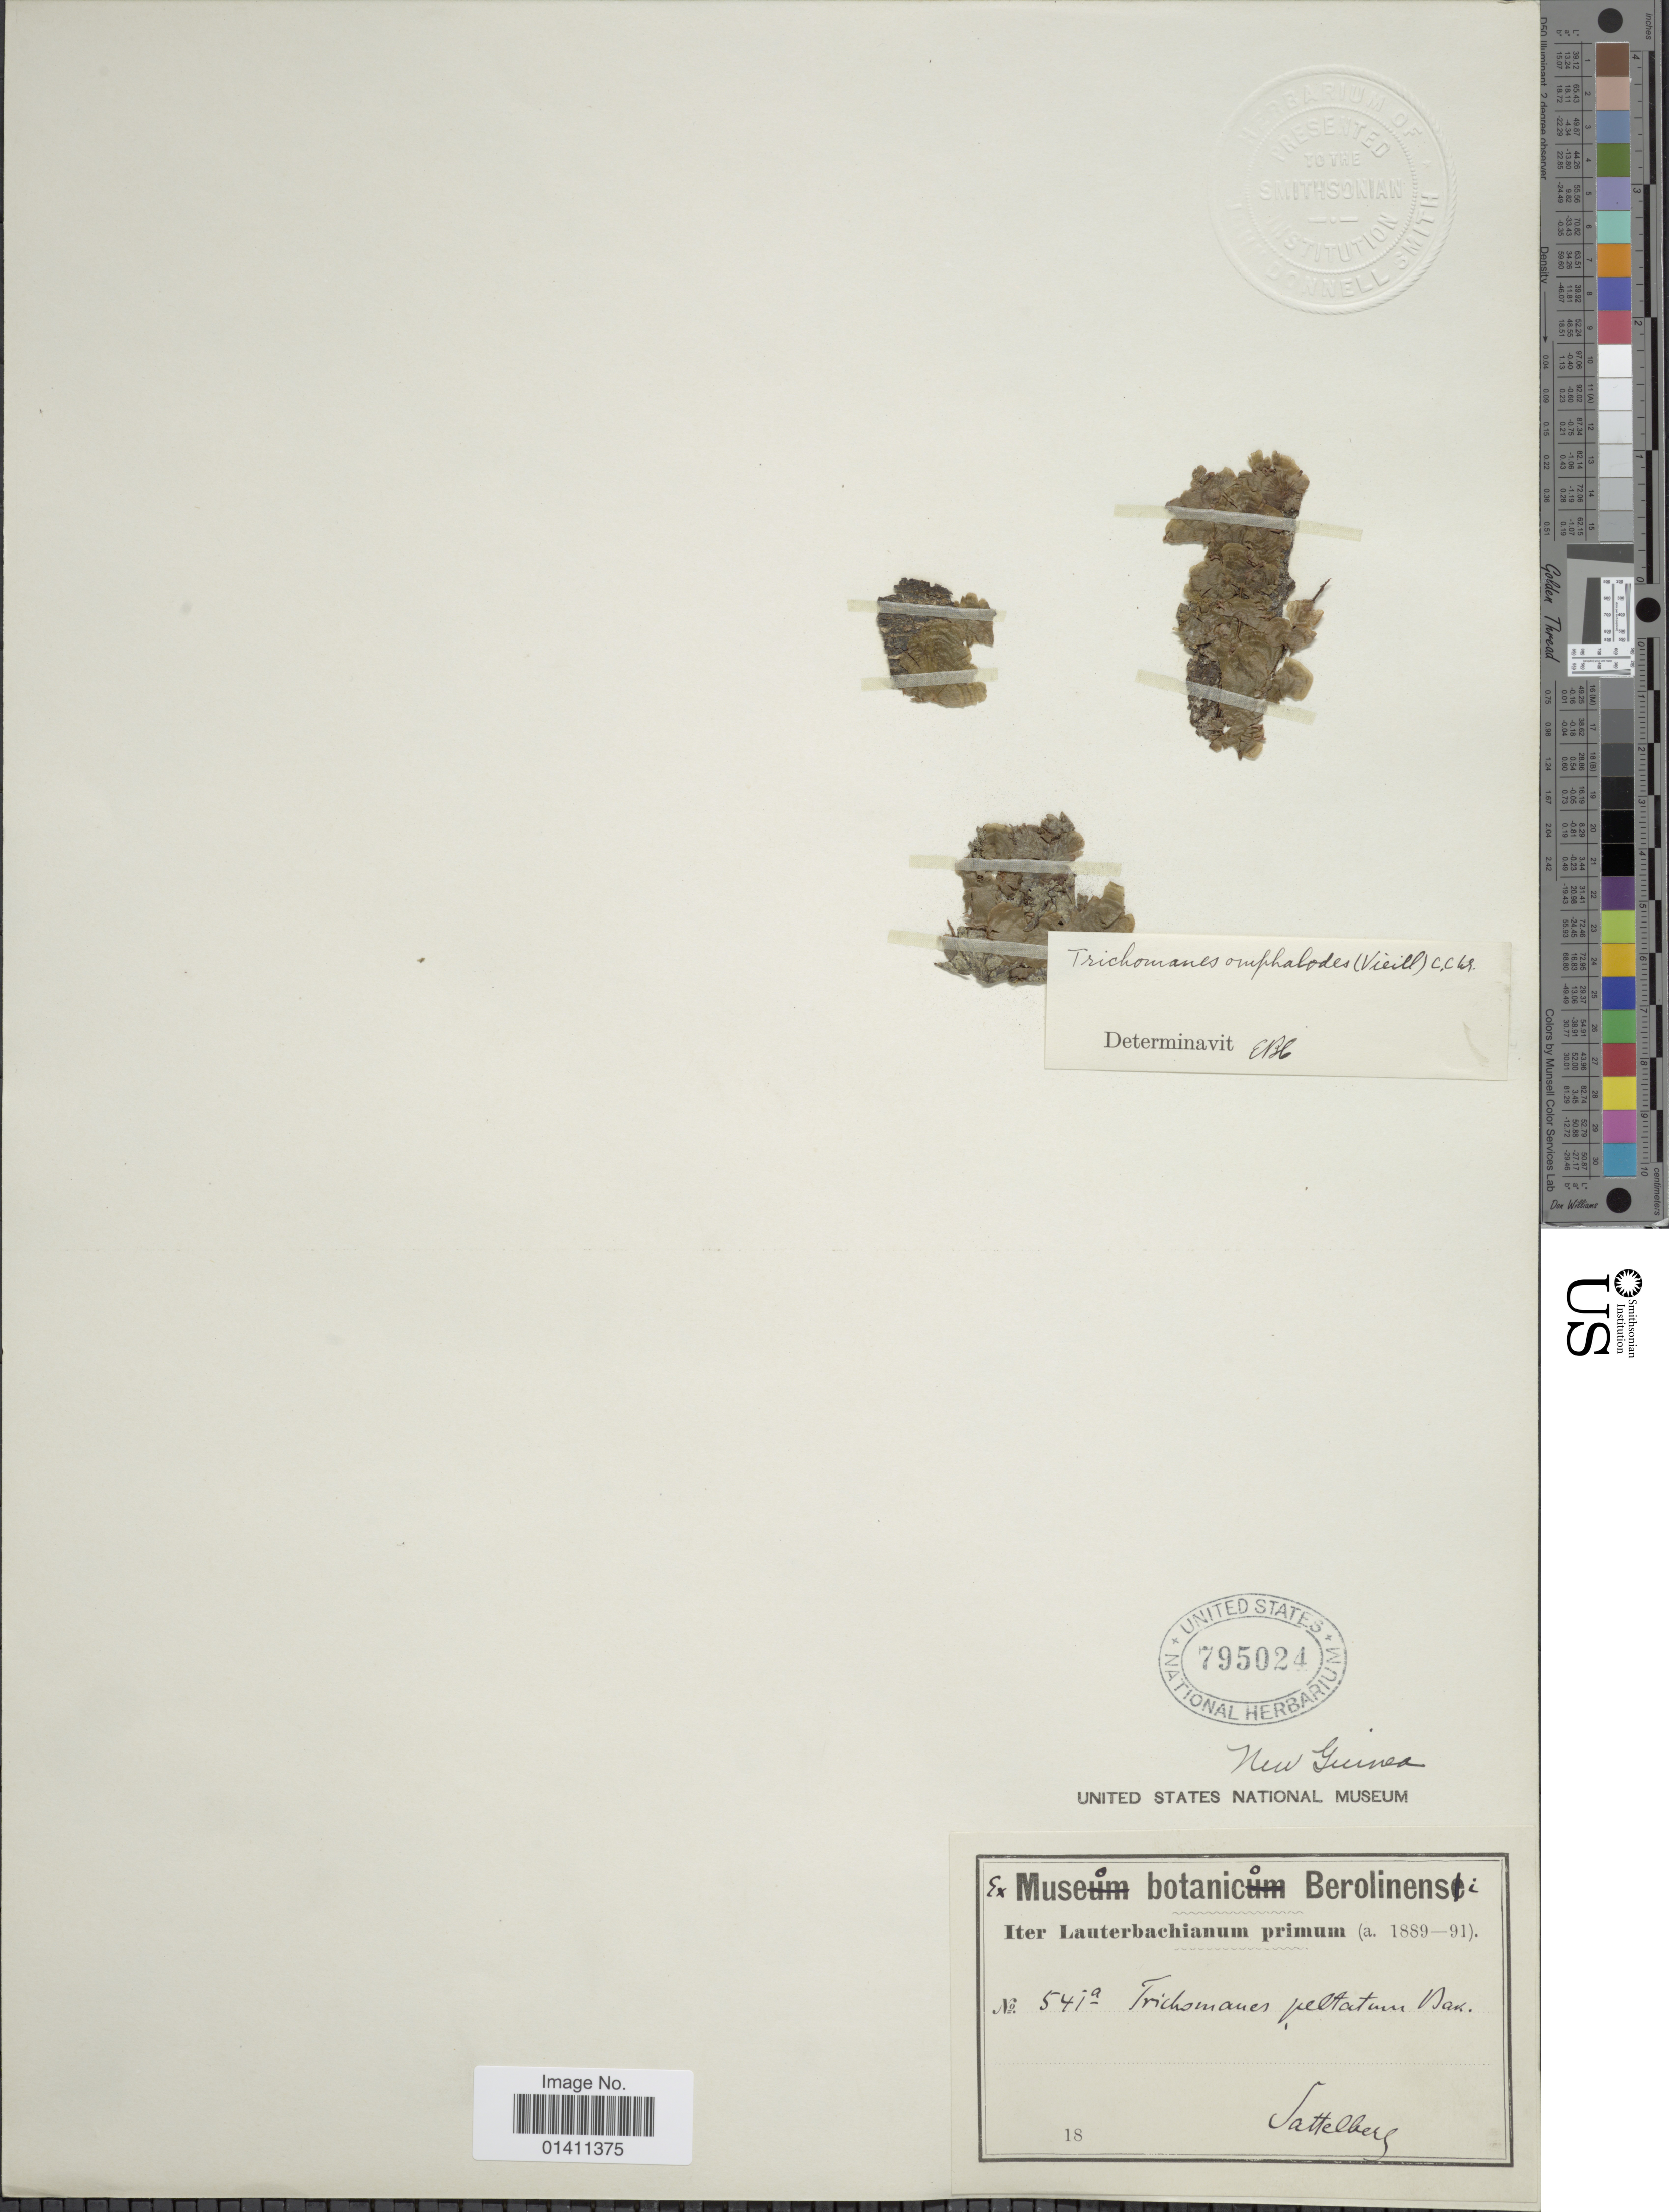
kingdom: Plantae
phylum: Tracheophyta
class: Polypodiopsida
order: Hymenophyllales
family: Hymenophyllaceae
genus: Didymoglossum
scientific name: Didymoglossum omphalodes (Vieill. ex E. Fourn.) comb. ined., 2015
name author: (Vieill. ex E. Fourn.)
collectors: Sattelberg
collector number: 541a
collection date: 1889/1891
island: New Guinea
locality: Iter Lauterbachianum primum, New Guinea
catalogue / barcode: US 795024